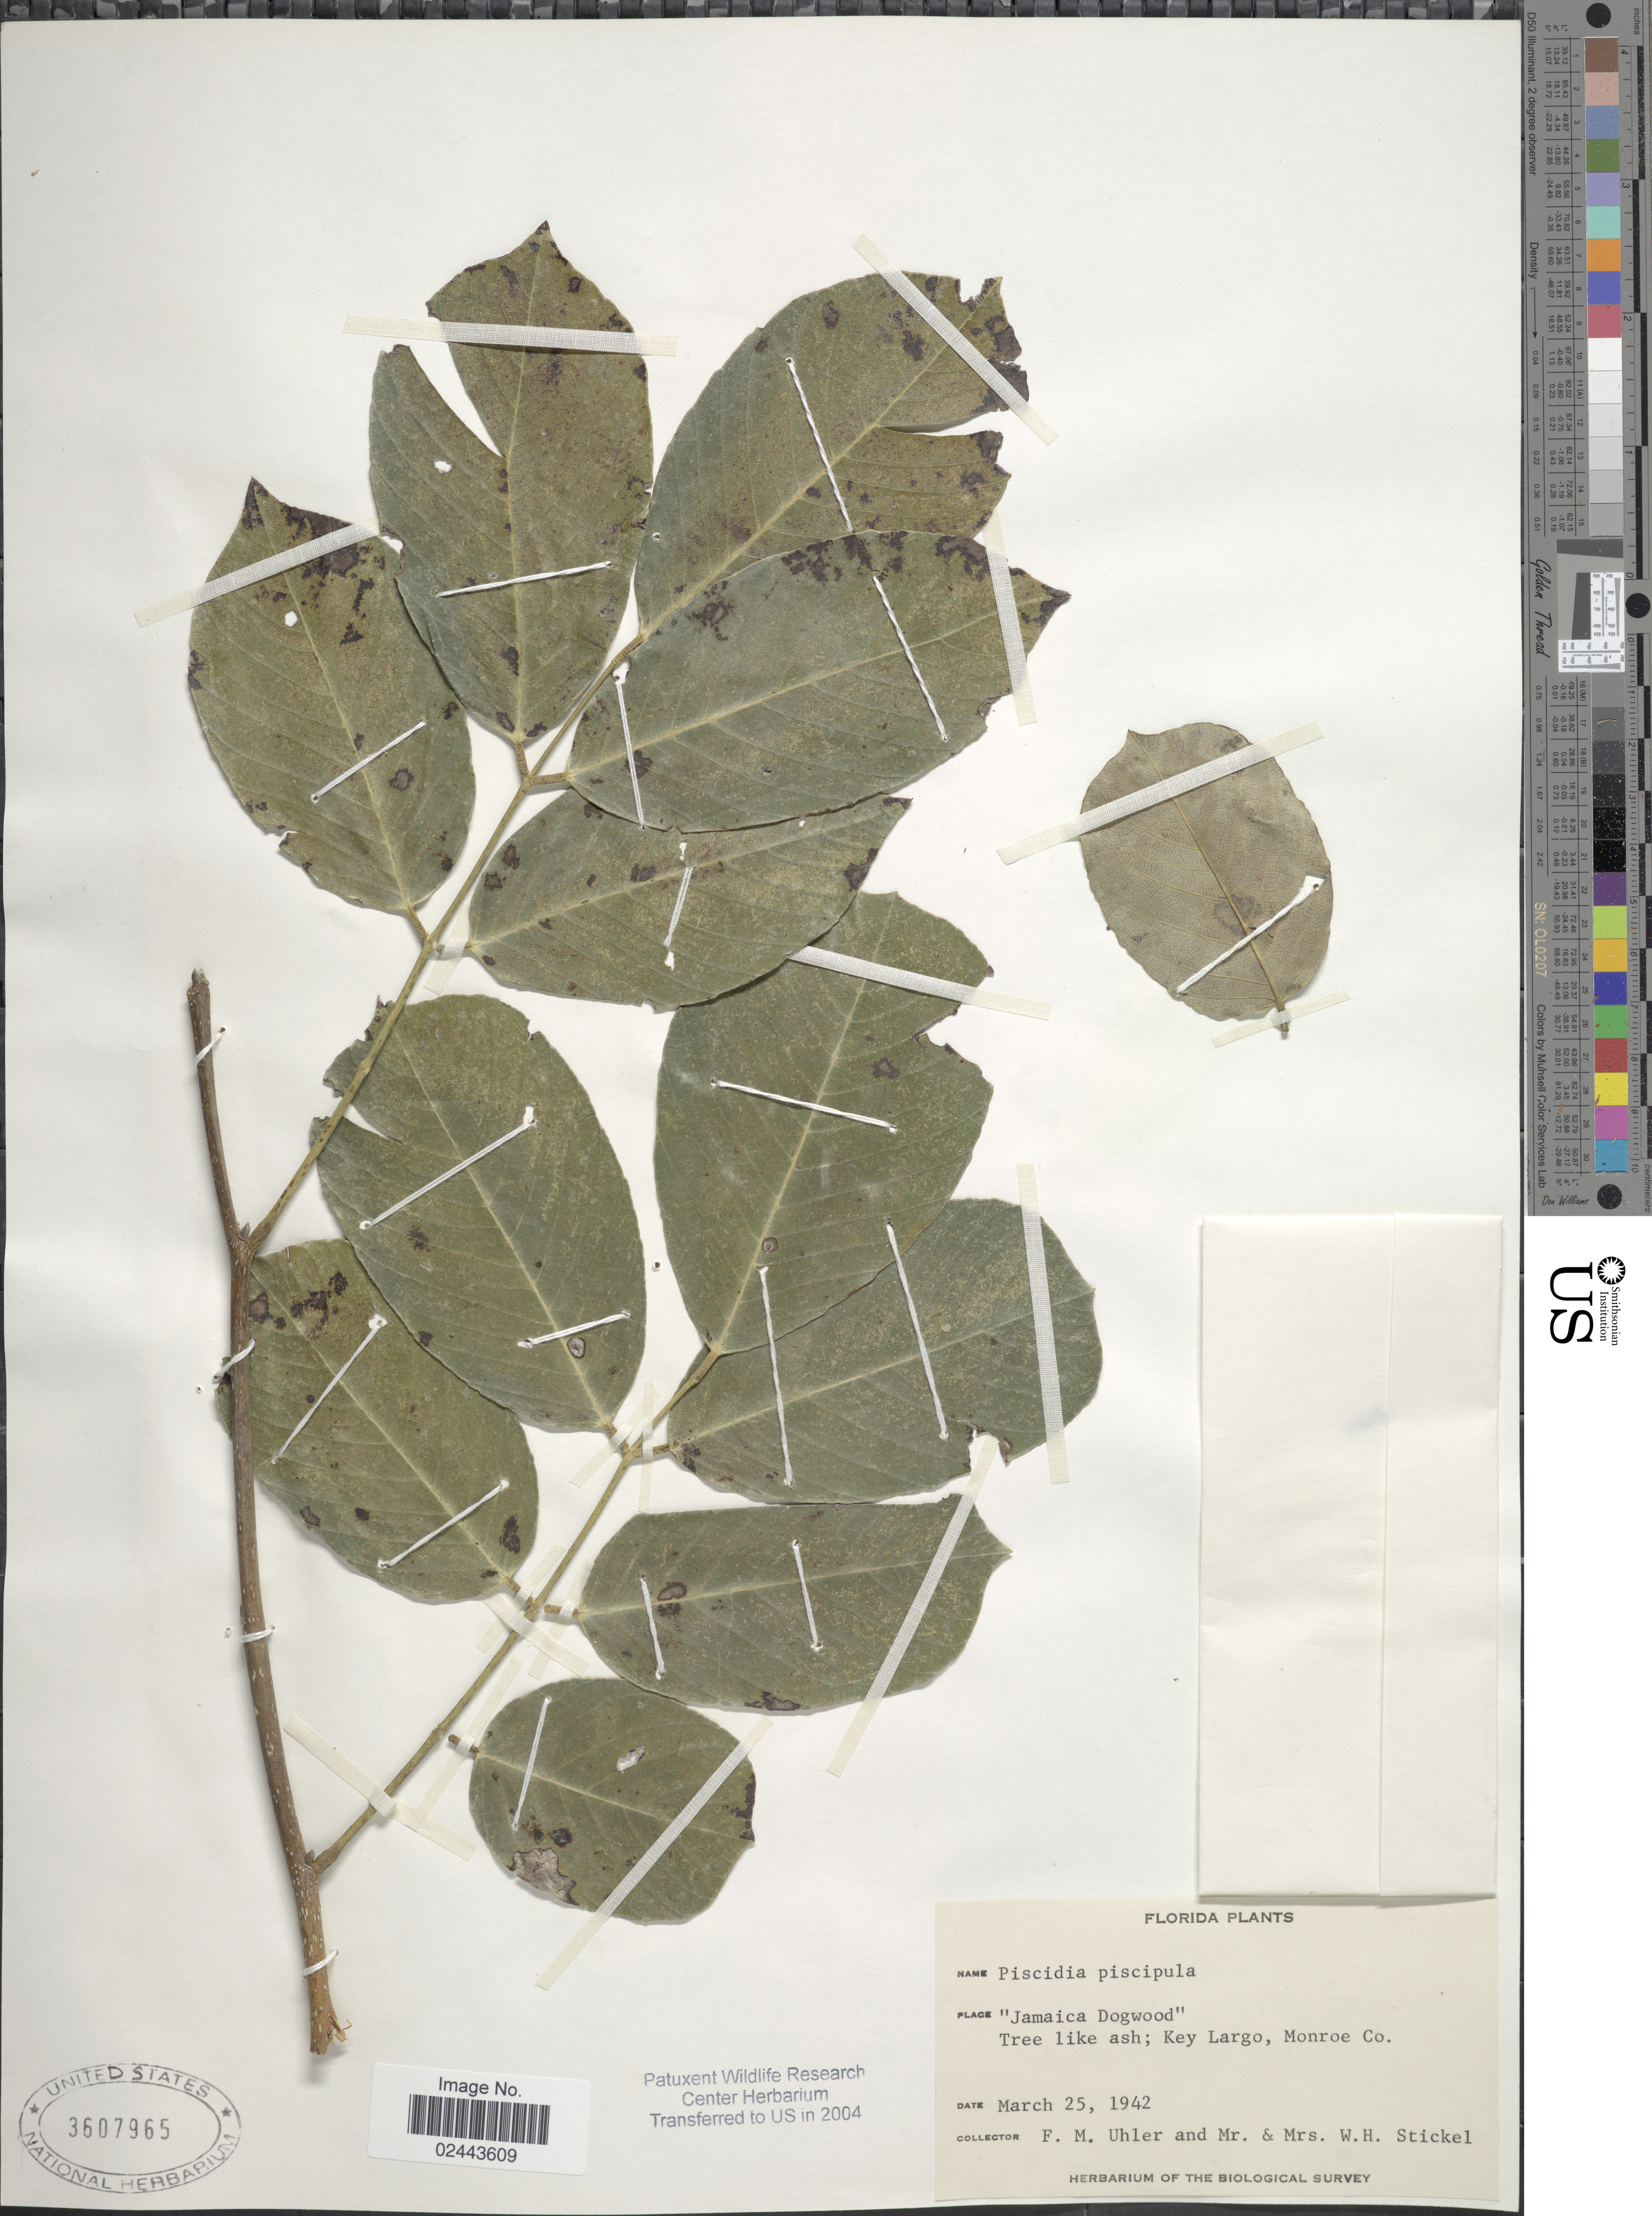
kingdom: Plantae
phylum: Tracheophyta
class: Magnoliopsida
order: Fabales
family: Fabaceae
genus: Piscidia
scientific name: Piscidia piscipula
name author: (L.) Sarg.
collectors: F. M. Uhler, W. Stickel & W. Stickel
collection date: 1942-03-25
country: United States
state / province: Florida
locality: Key Largo, Monroe Co.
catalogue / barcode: US 3607965